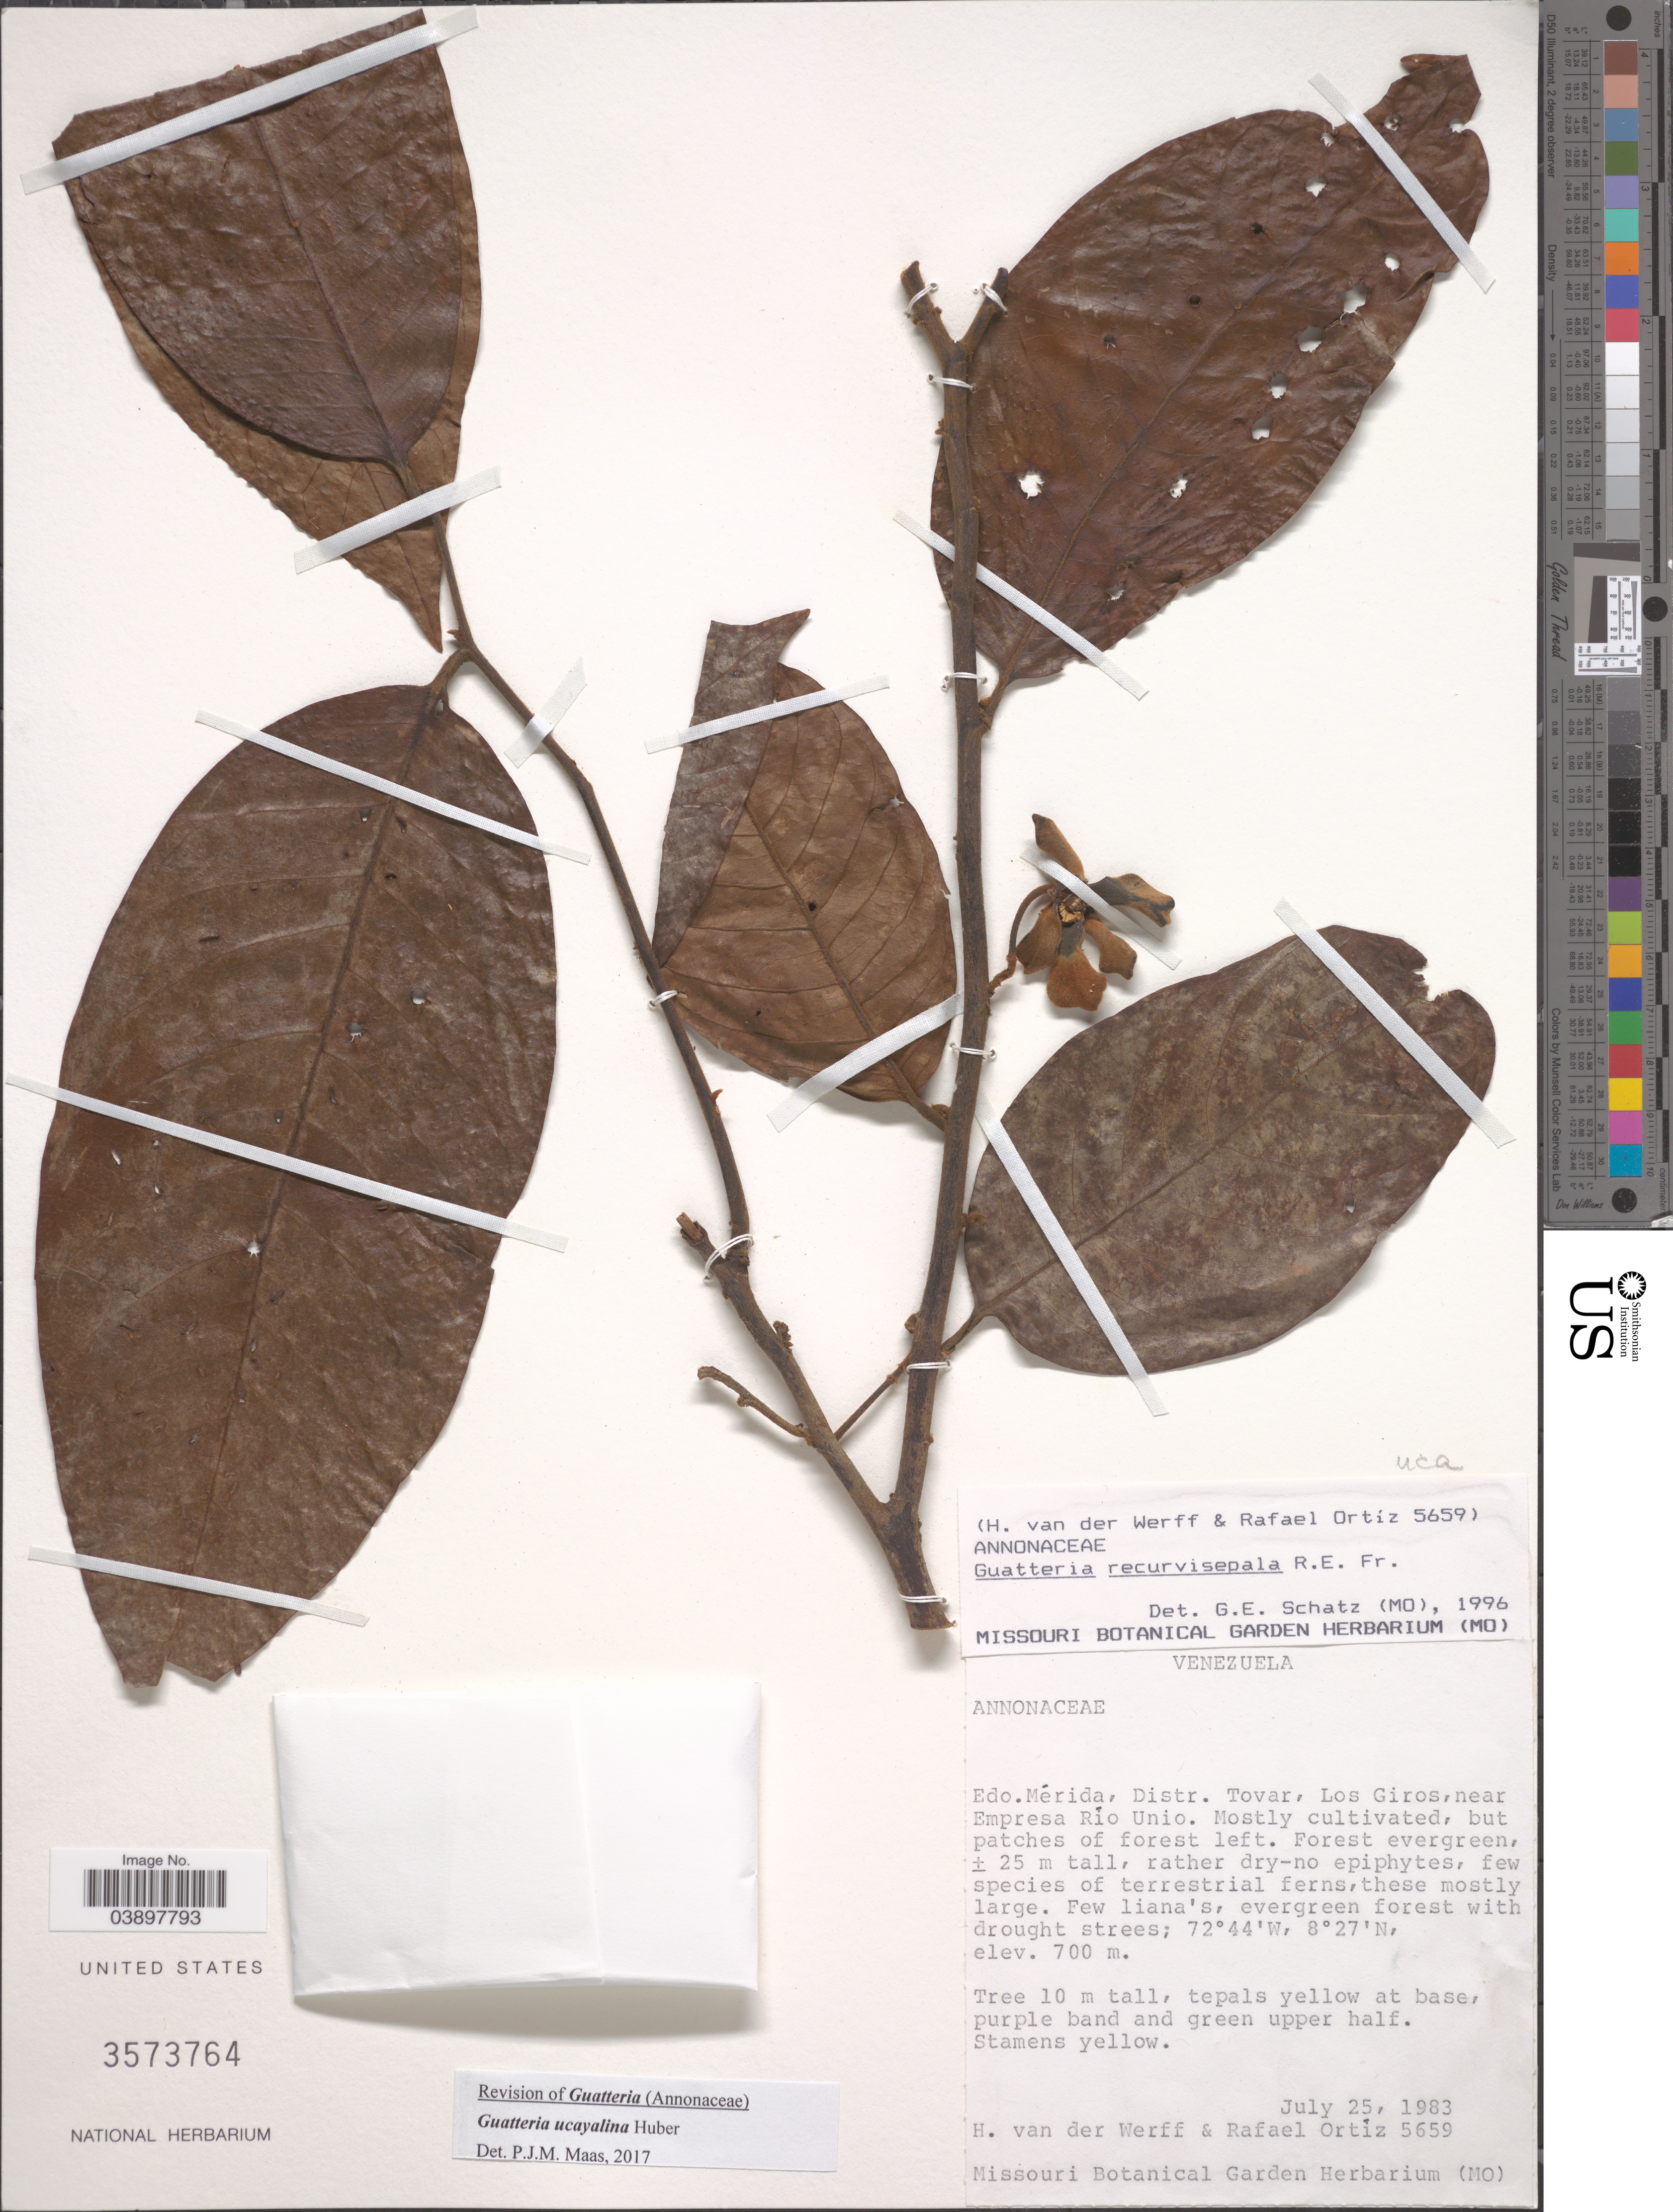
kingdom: Plantae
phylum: Tracheophyta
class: Magnoliopsida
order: Magnoliales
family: Annonaceae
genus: Guatteria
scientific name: Guatteria ucayalina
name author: Huber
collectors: H. van der Werff & R. Ortiz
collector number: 5659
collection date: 1983-07-25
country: Venezuela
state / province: Merida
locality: Distr. Tovar, Los Giros, near Empresa Río Unio.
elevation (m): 700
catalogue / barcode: US 3573764